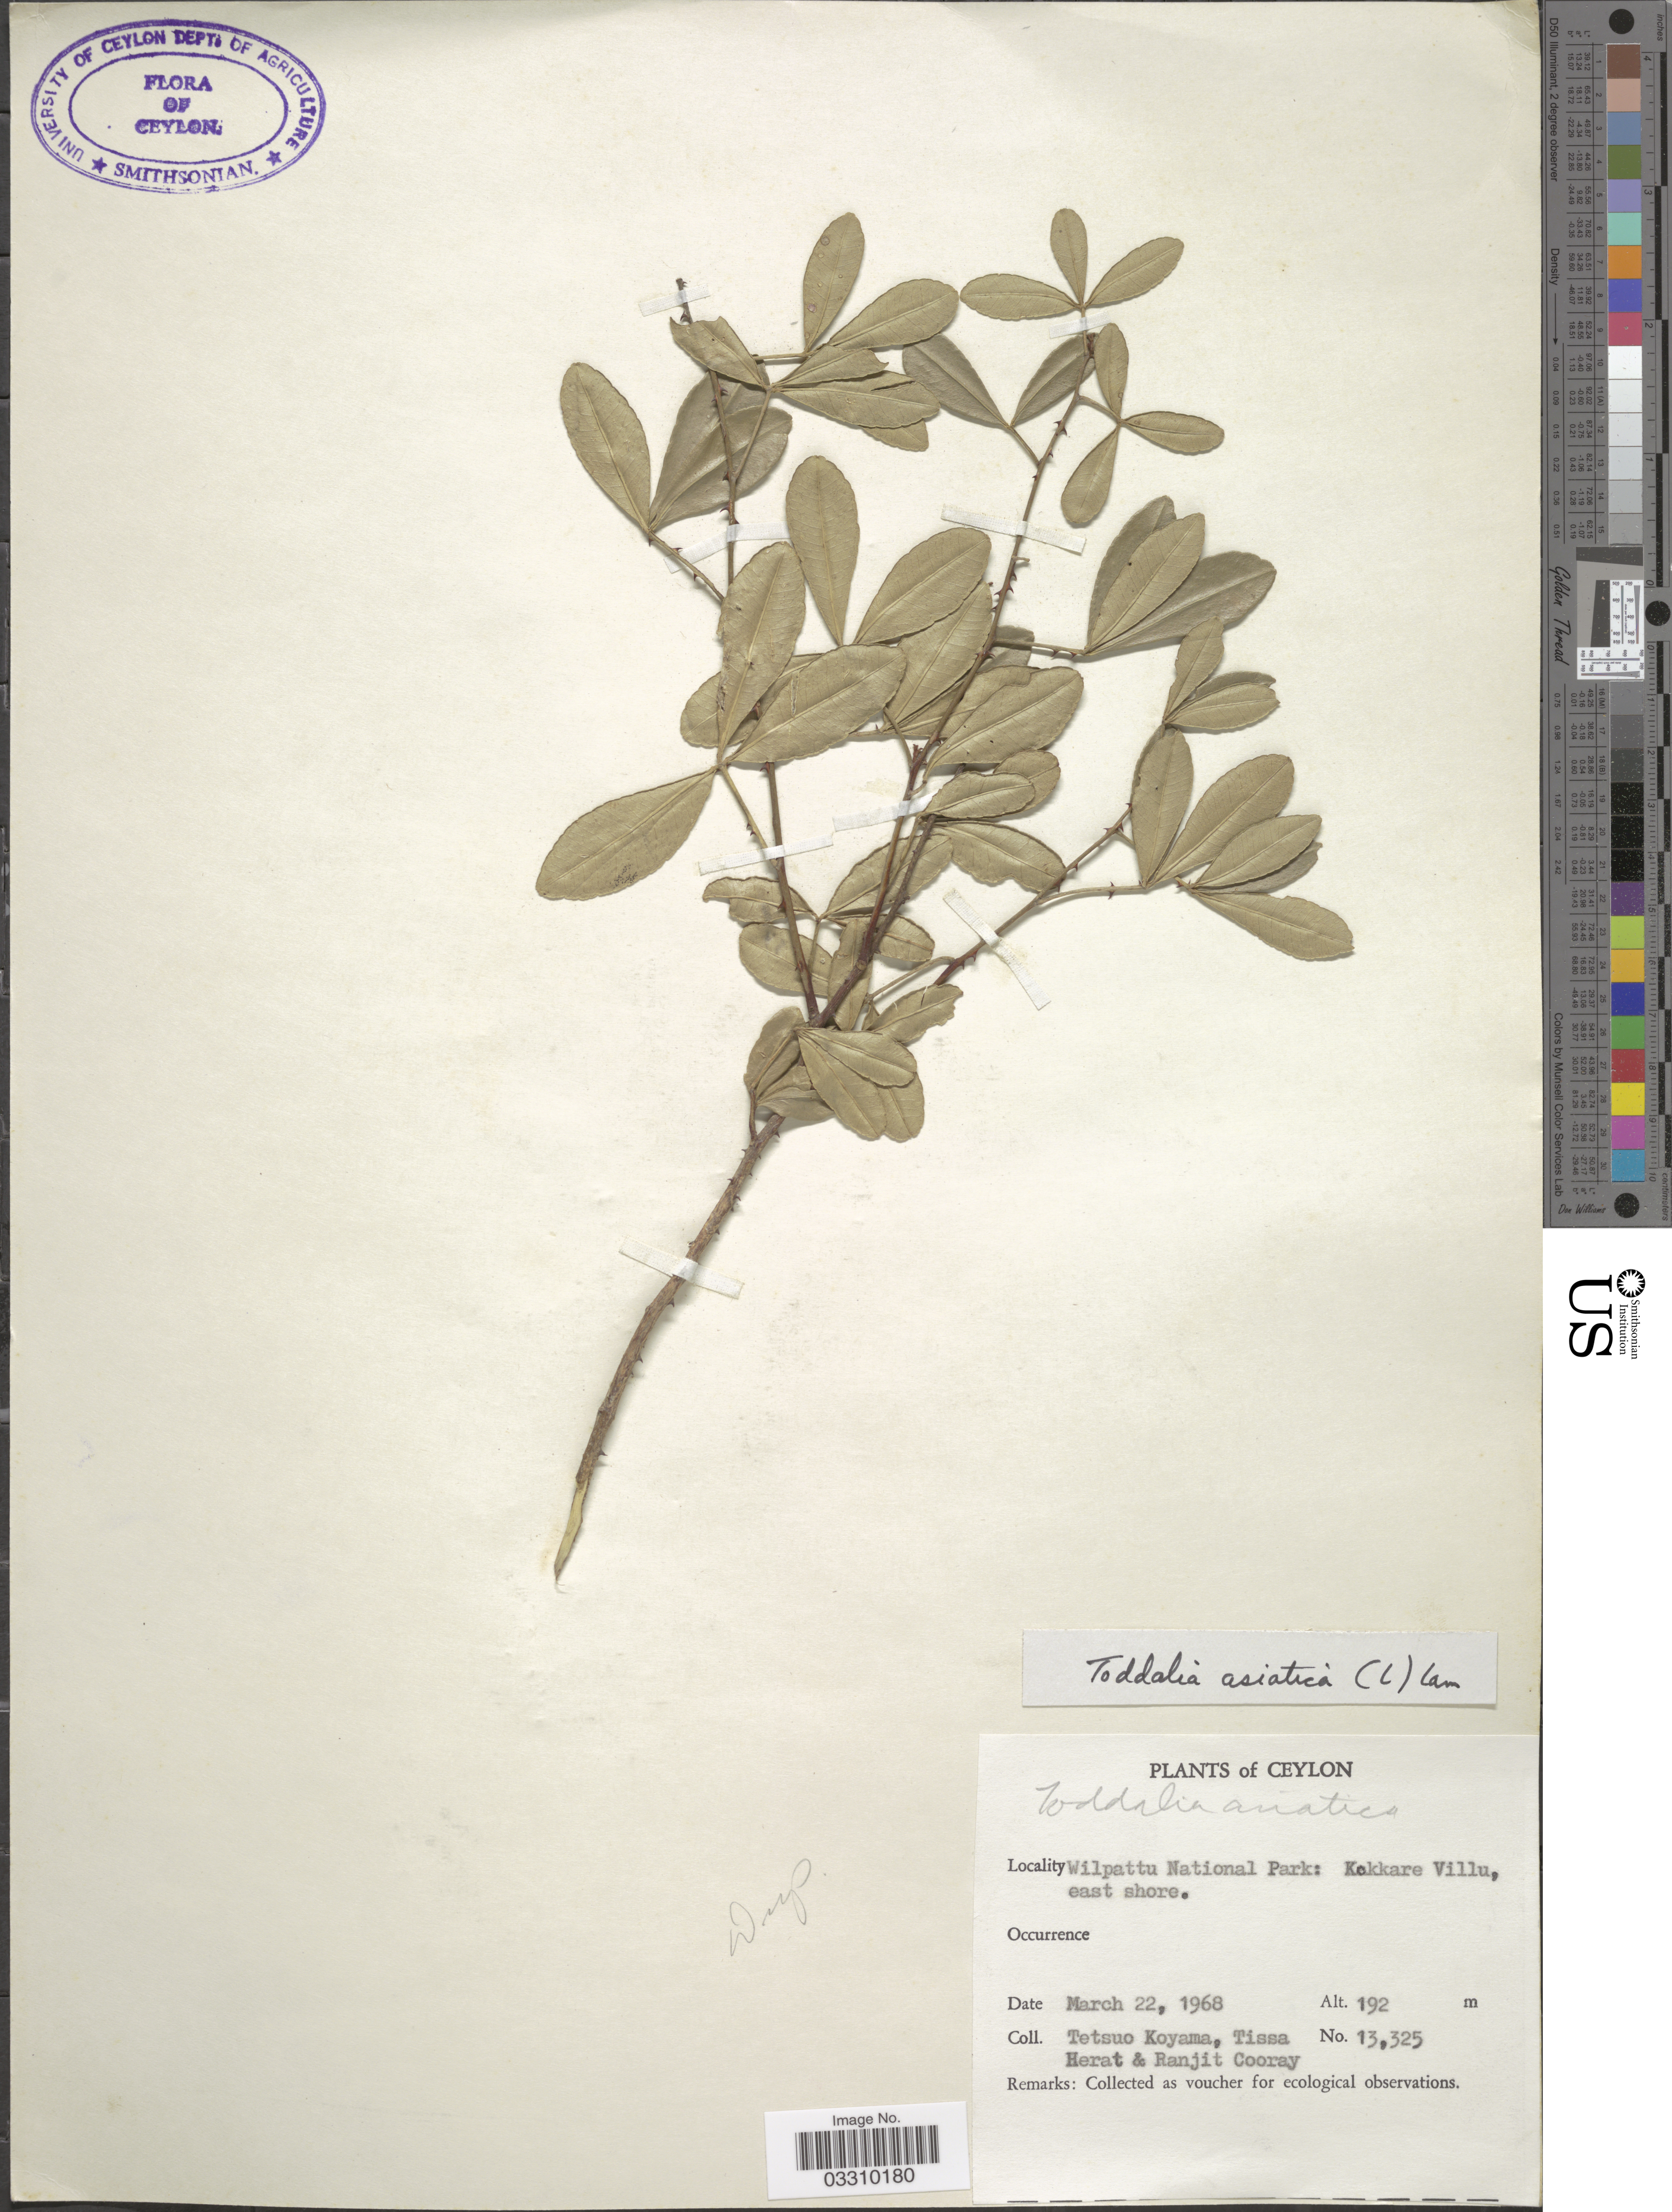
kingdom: Plantae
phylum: Tracheophyta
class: Magnoliopsida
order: Sapindales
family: Rutaceae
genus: Zanthoxylum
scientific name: Zanthoxylum asiaticum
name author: (L.) Appelhans et al.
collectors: T. Koyama, T. Herat & R. Cooray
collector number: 13325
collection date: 1968-03-22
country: Sri Lanka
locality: Ceylon. Wilpattu National Park: Kakkare Villu, east shore.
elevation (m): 192